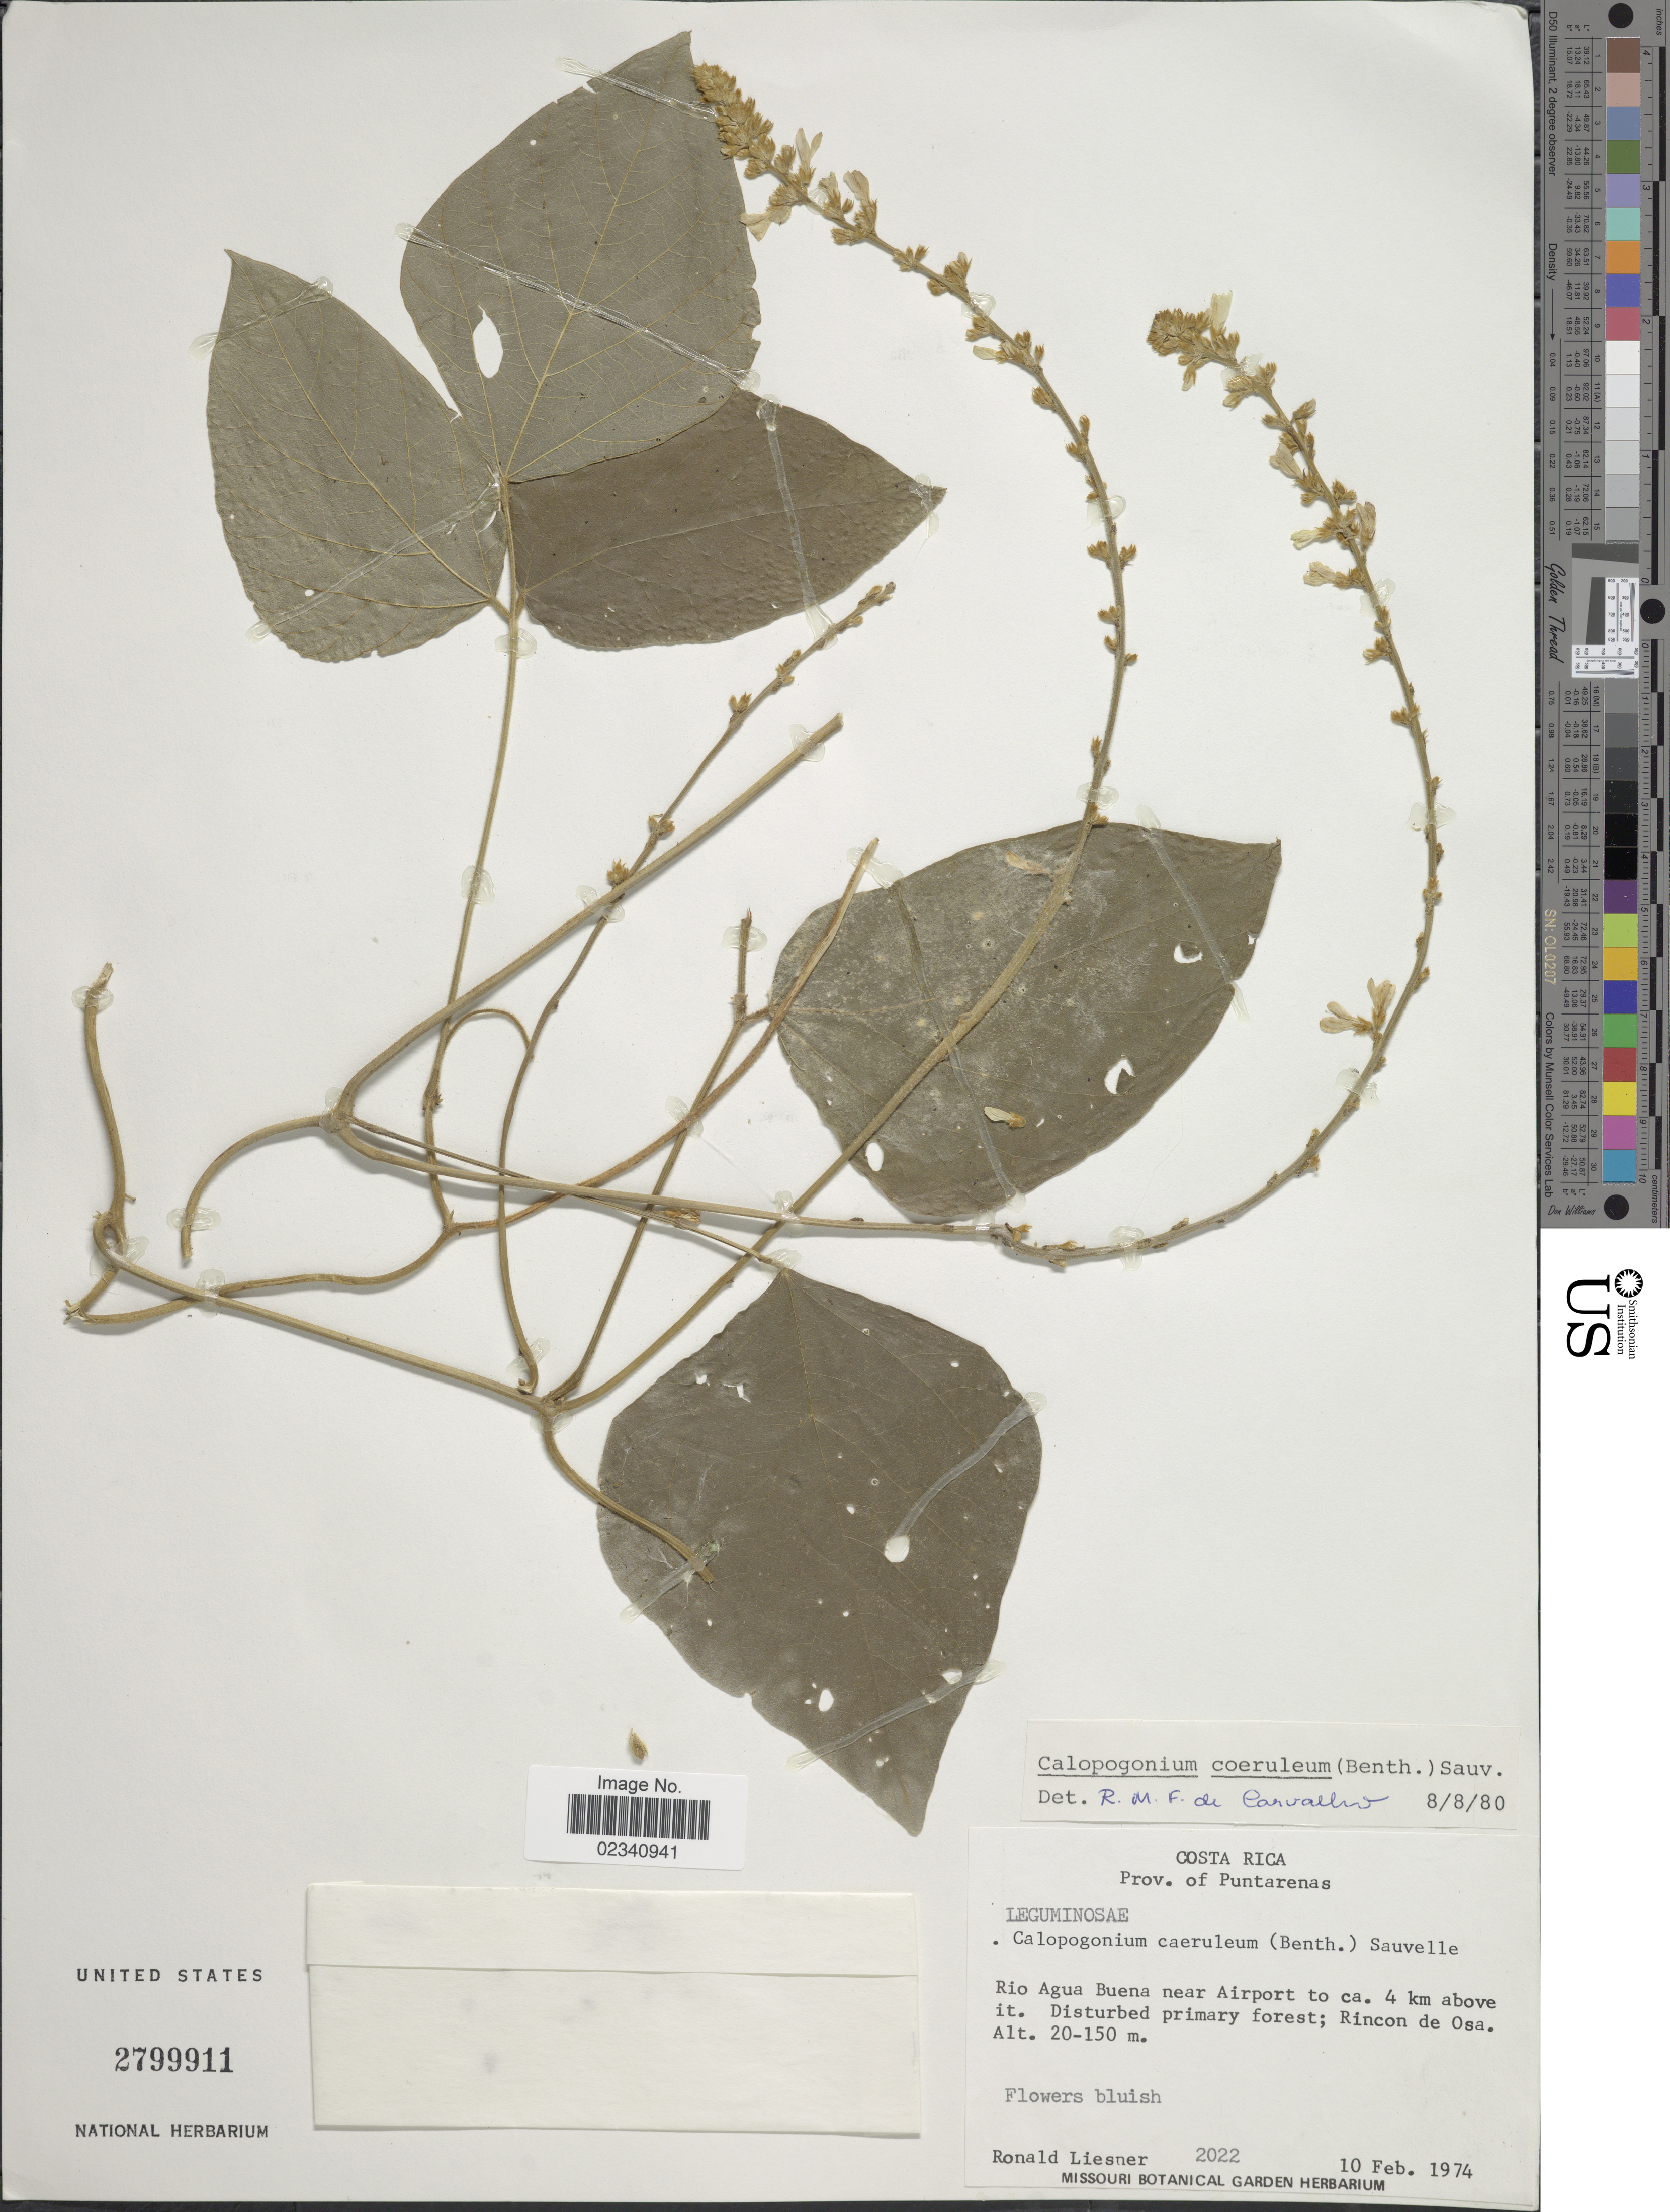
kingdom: Plantae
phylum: Tracheophyta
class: Magnoliopsida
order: Fabales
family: Fabaceae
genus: Calopogonium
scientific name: Calopogonium caeruleum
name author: (Benth.) C. Wright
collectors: R. L. Liesner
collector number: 2022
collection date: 1974-02-10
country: Costa Rica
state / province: Puntarenas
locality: Prov. of Puntarenas, Rio Agua Buena near Airport to ca. 4 km above it.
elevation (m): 20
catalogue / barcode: US 2799911